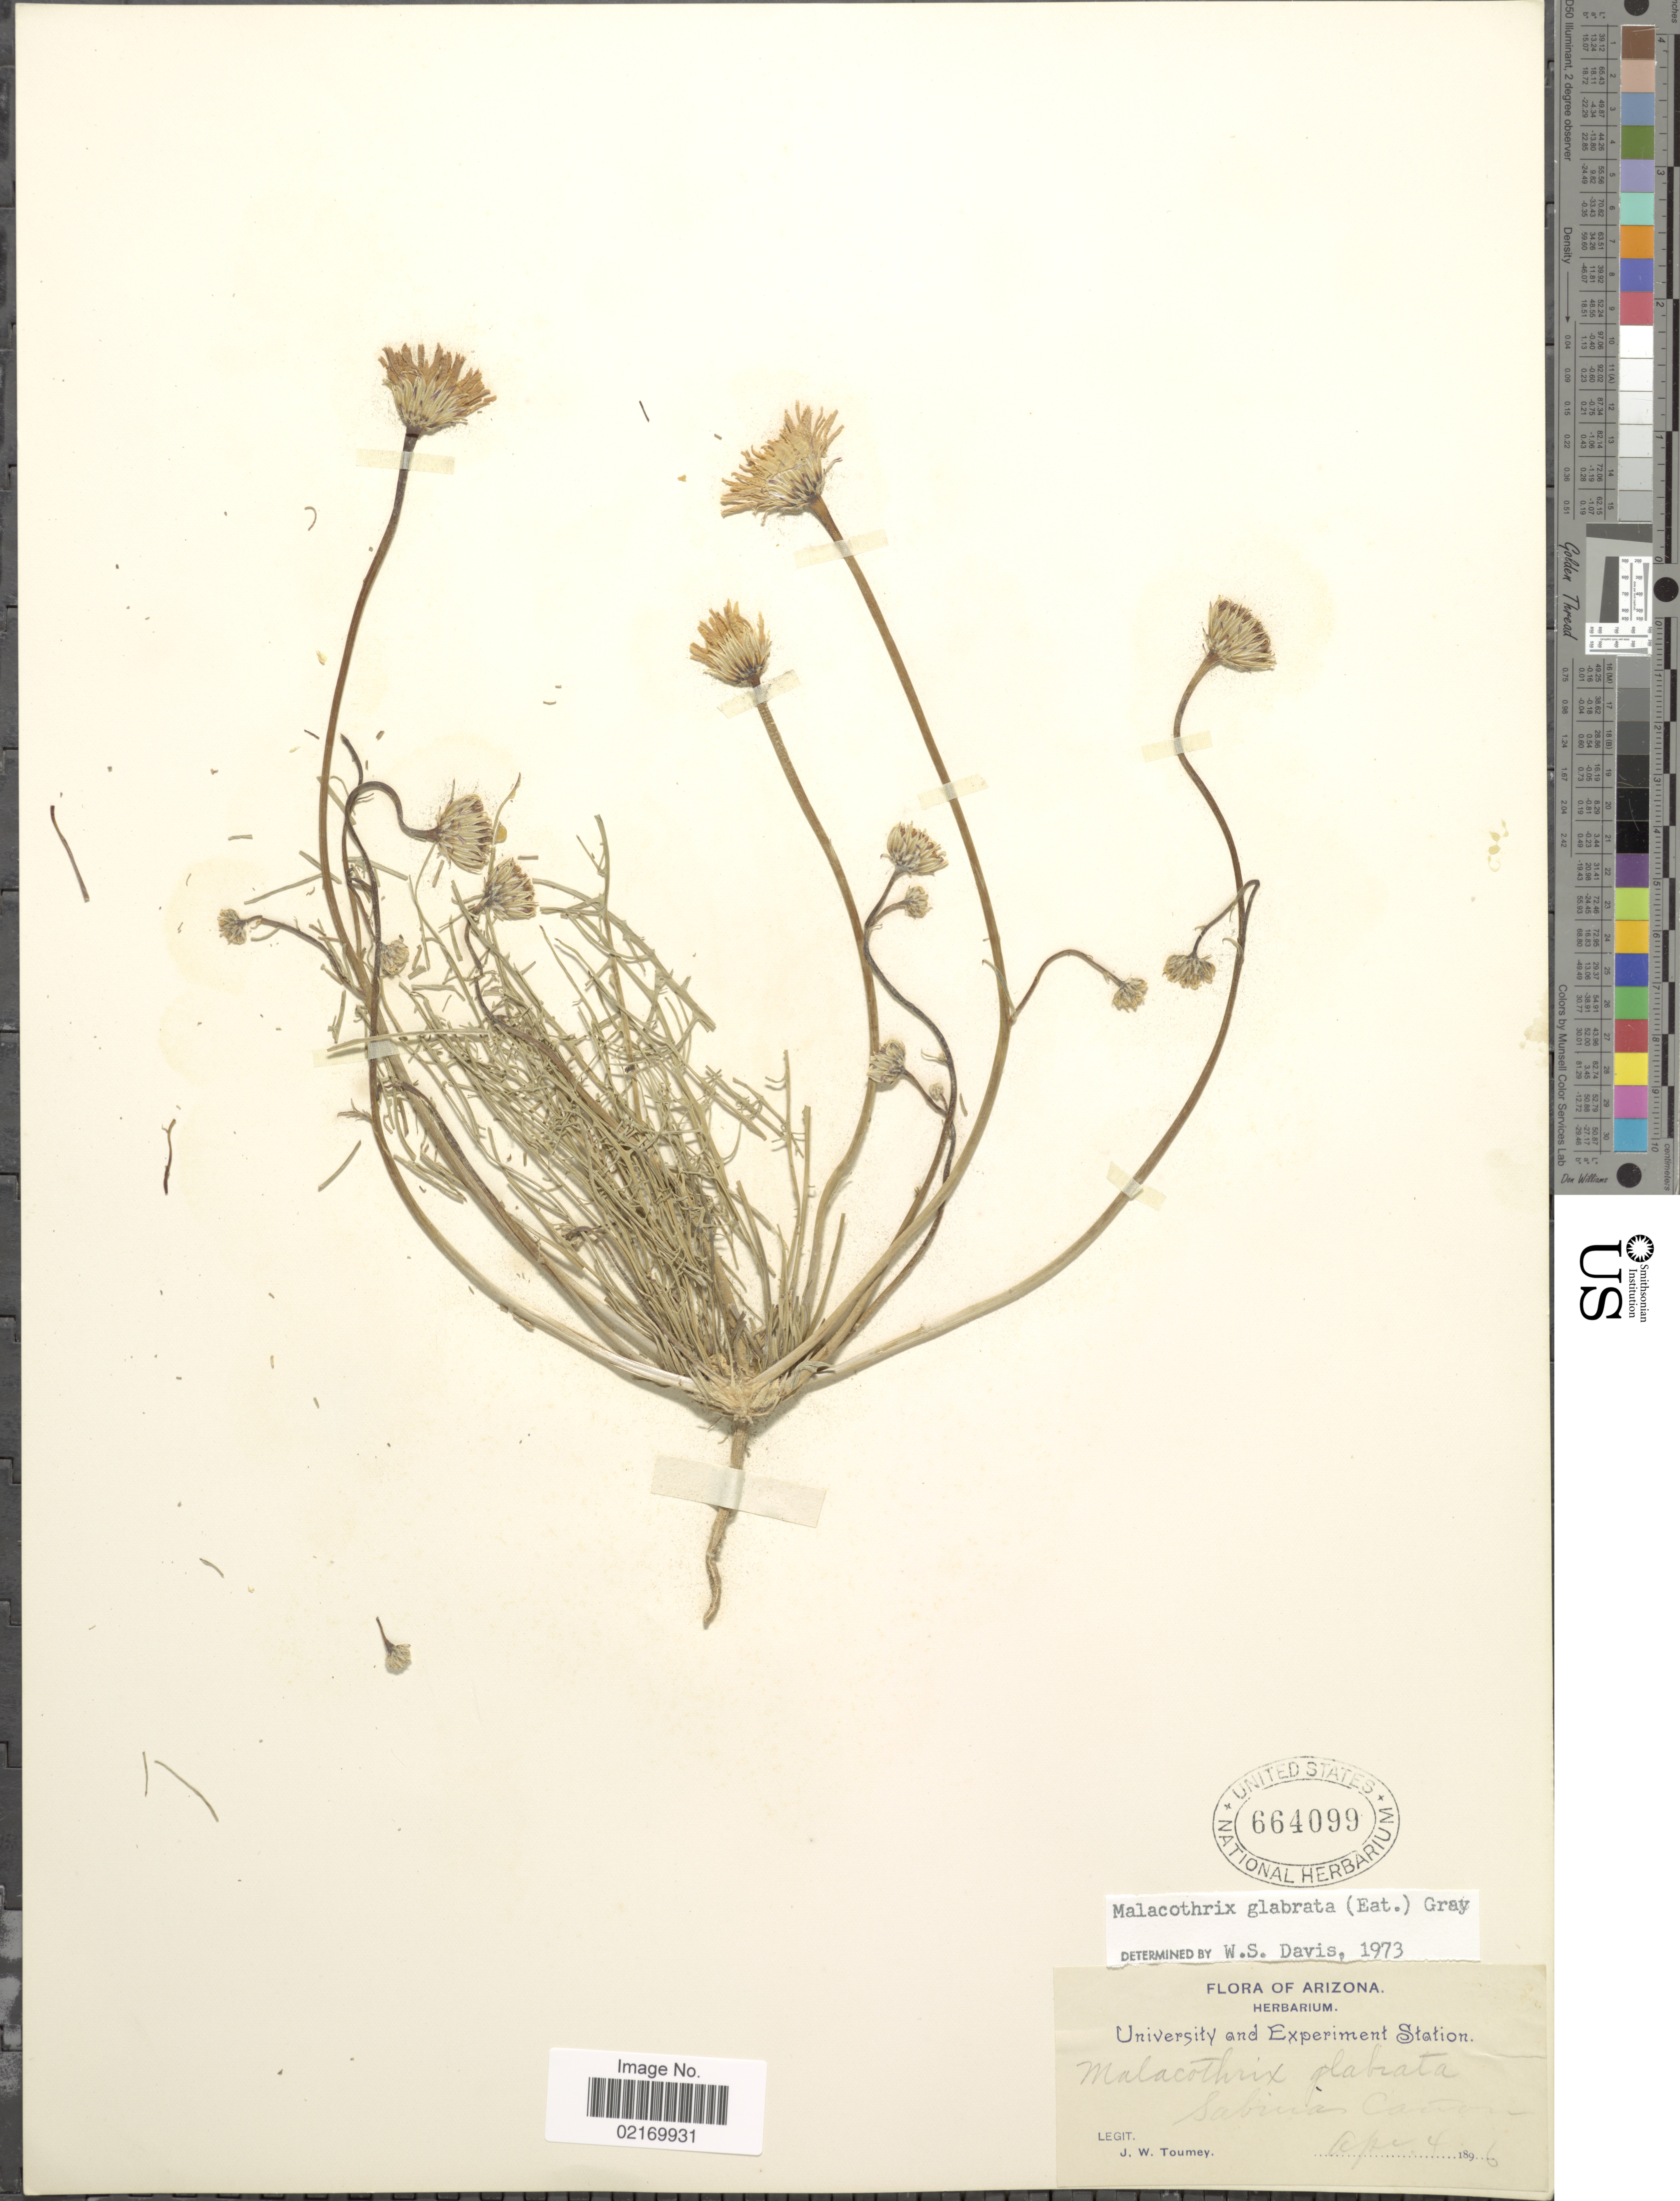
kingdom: Plantae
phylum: Tracheophyta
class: Magnoliopsida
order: Asterales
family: Asteraceae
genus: Malacothrix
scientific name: Malacothrix glabrata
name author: (A. Gray ex D.C. Eaton) A. Gray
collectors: J. W. Toumey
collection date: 1896-04-04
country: United States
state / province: Arizona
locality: Sabinas Canyon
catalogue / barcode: US 664099